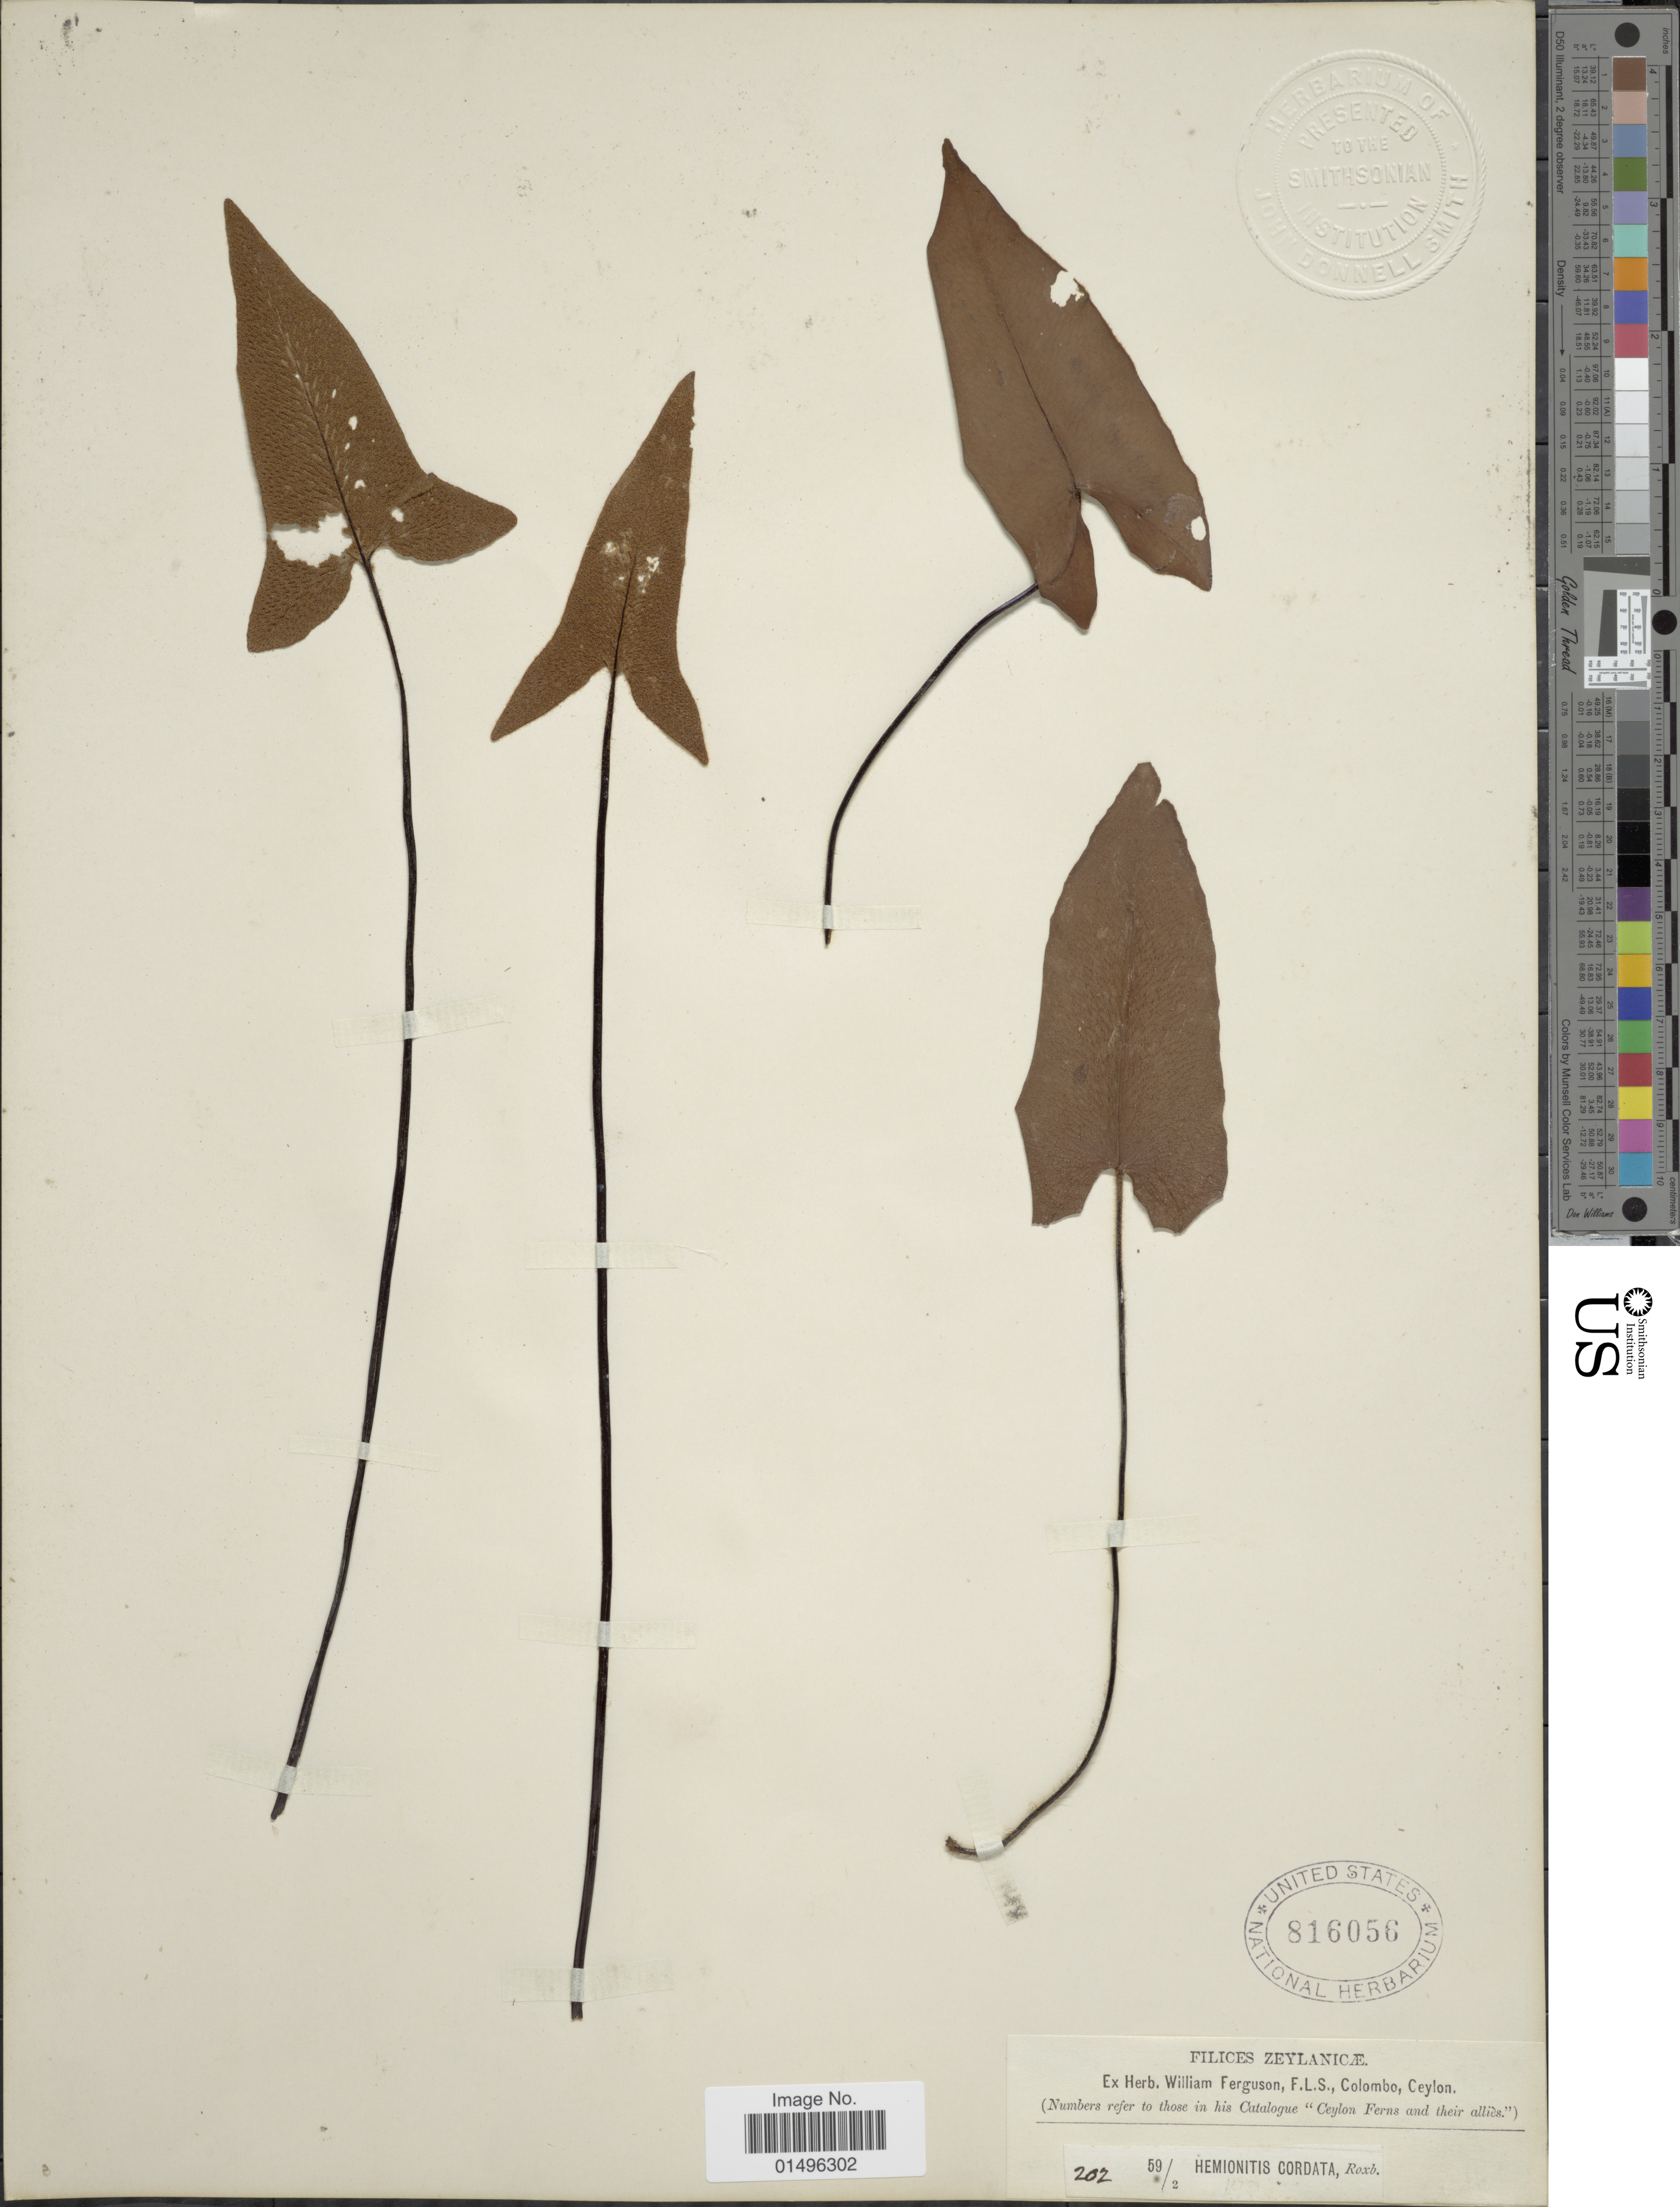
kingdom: Plantae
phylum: Tracheophyta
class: Polypodiopsida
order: Polypodiales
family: Pteridaceae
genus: Parahemionitis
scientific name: Parahemionitis cordata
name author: (Roxb. ex Hook. & Grev.) Fraser-Jenk.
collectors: ex herb. W. Ferguson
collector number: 202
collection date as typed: Transcribed d/m/y: /2/59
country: Sri Lanka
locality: Zeylanicae, Colombo, Ceylon.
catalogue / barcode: US 816056